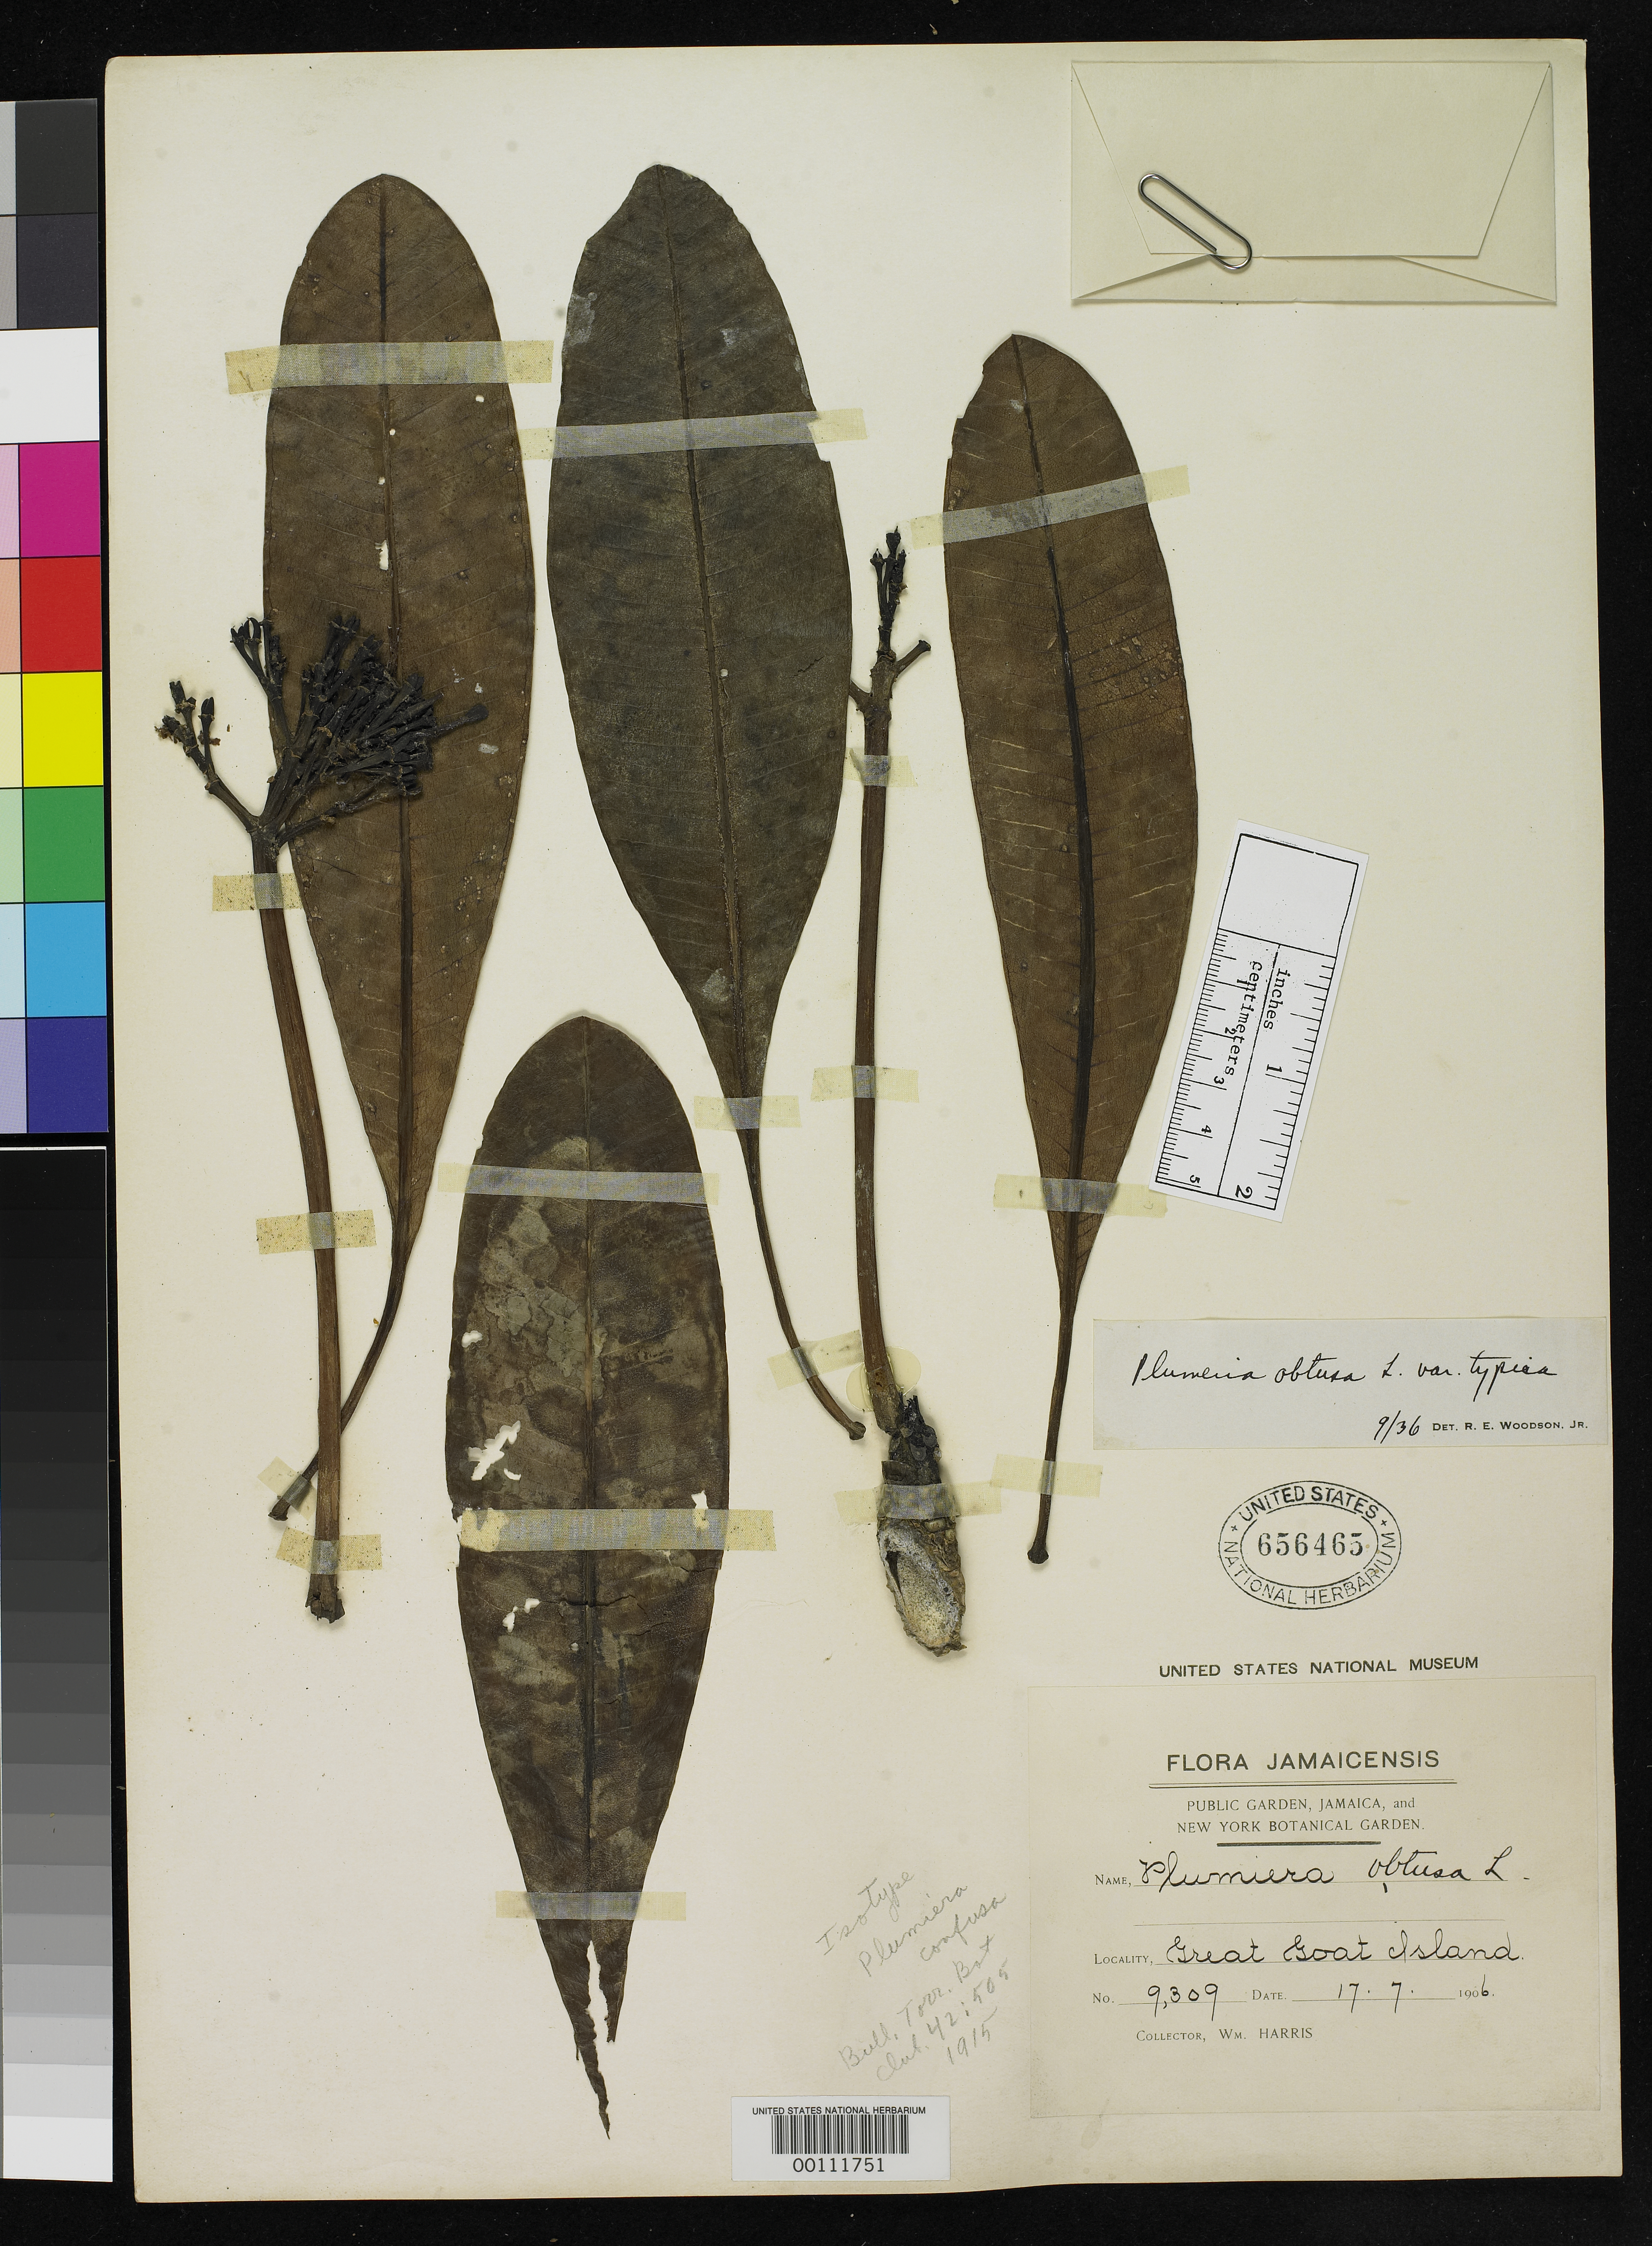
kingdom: Plantae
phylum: Tracheophyta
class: Magnoliopsida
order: Gentianales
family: Apocynaceae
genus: Plumeria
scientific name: Plumeria confusa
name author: Britton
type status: Isotype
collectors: W. H. Harris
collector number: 9309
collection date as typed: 17 Jul 1906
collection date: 1906-07-17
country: Jamaica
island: Great Goat Island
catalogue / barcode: US 656465